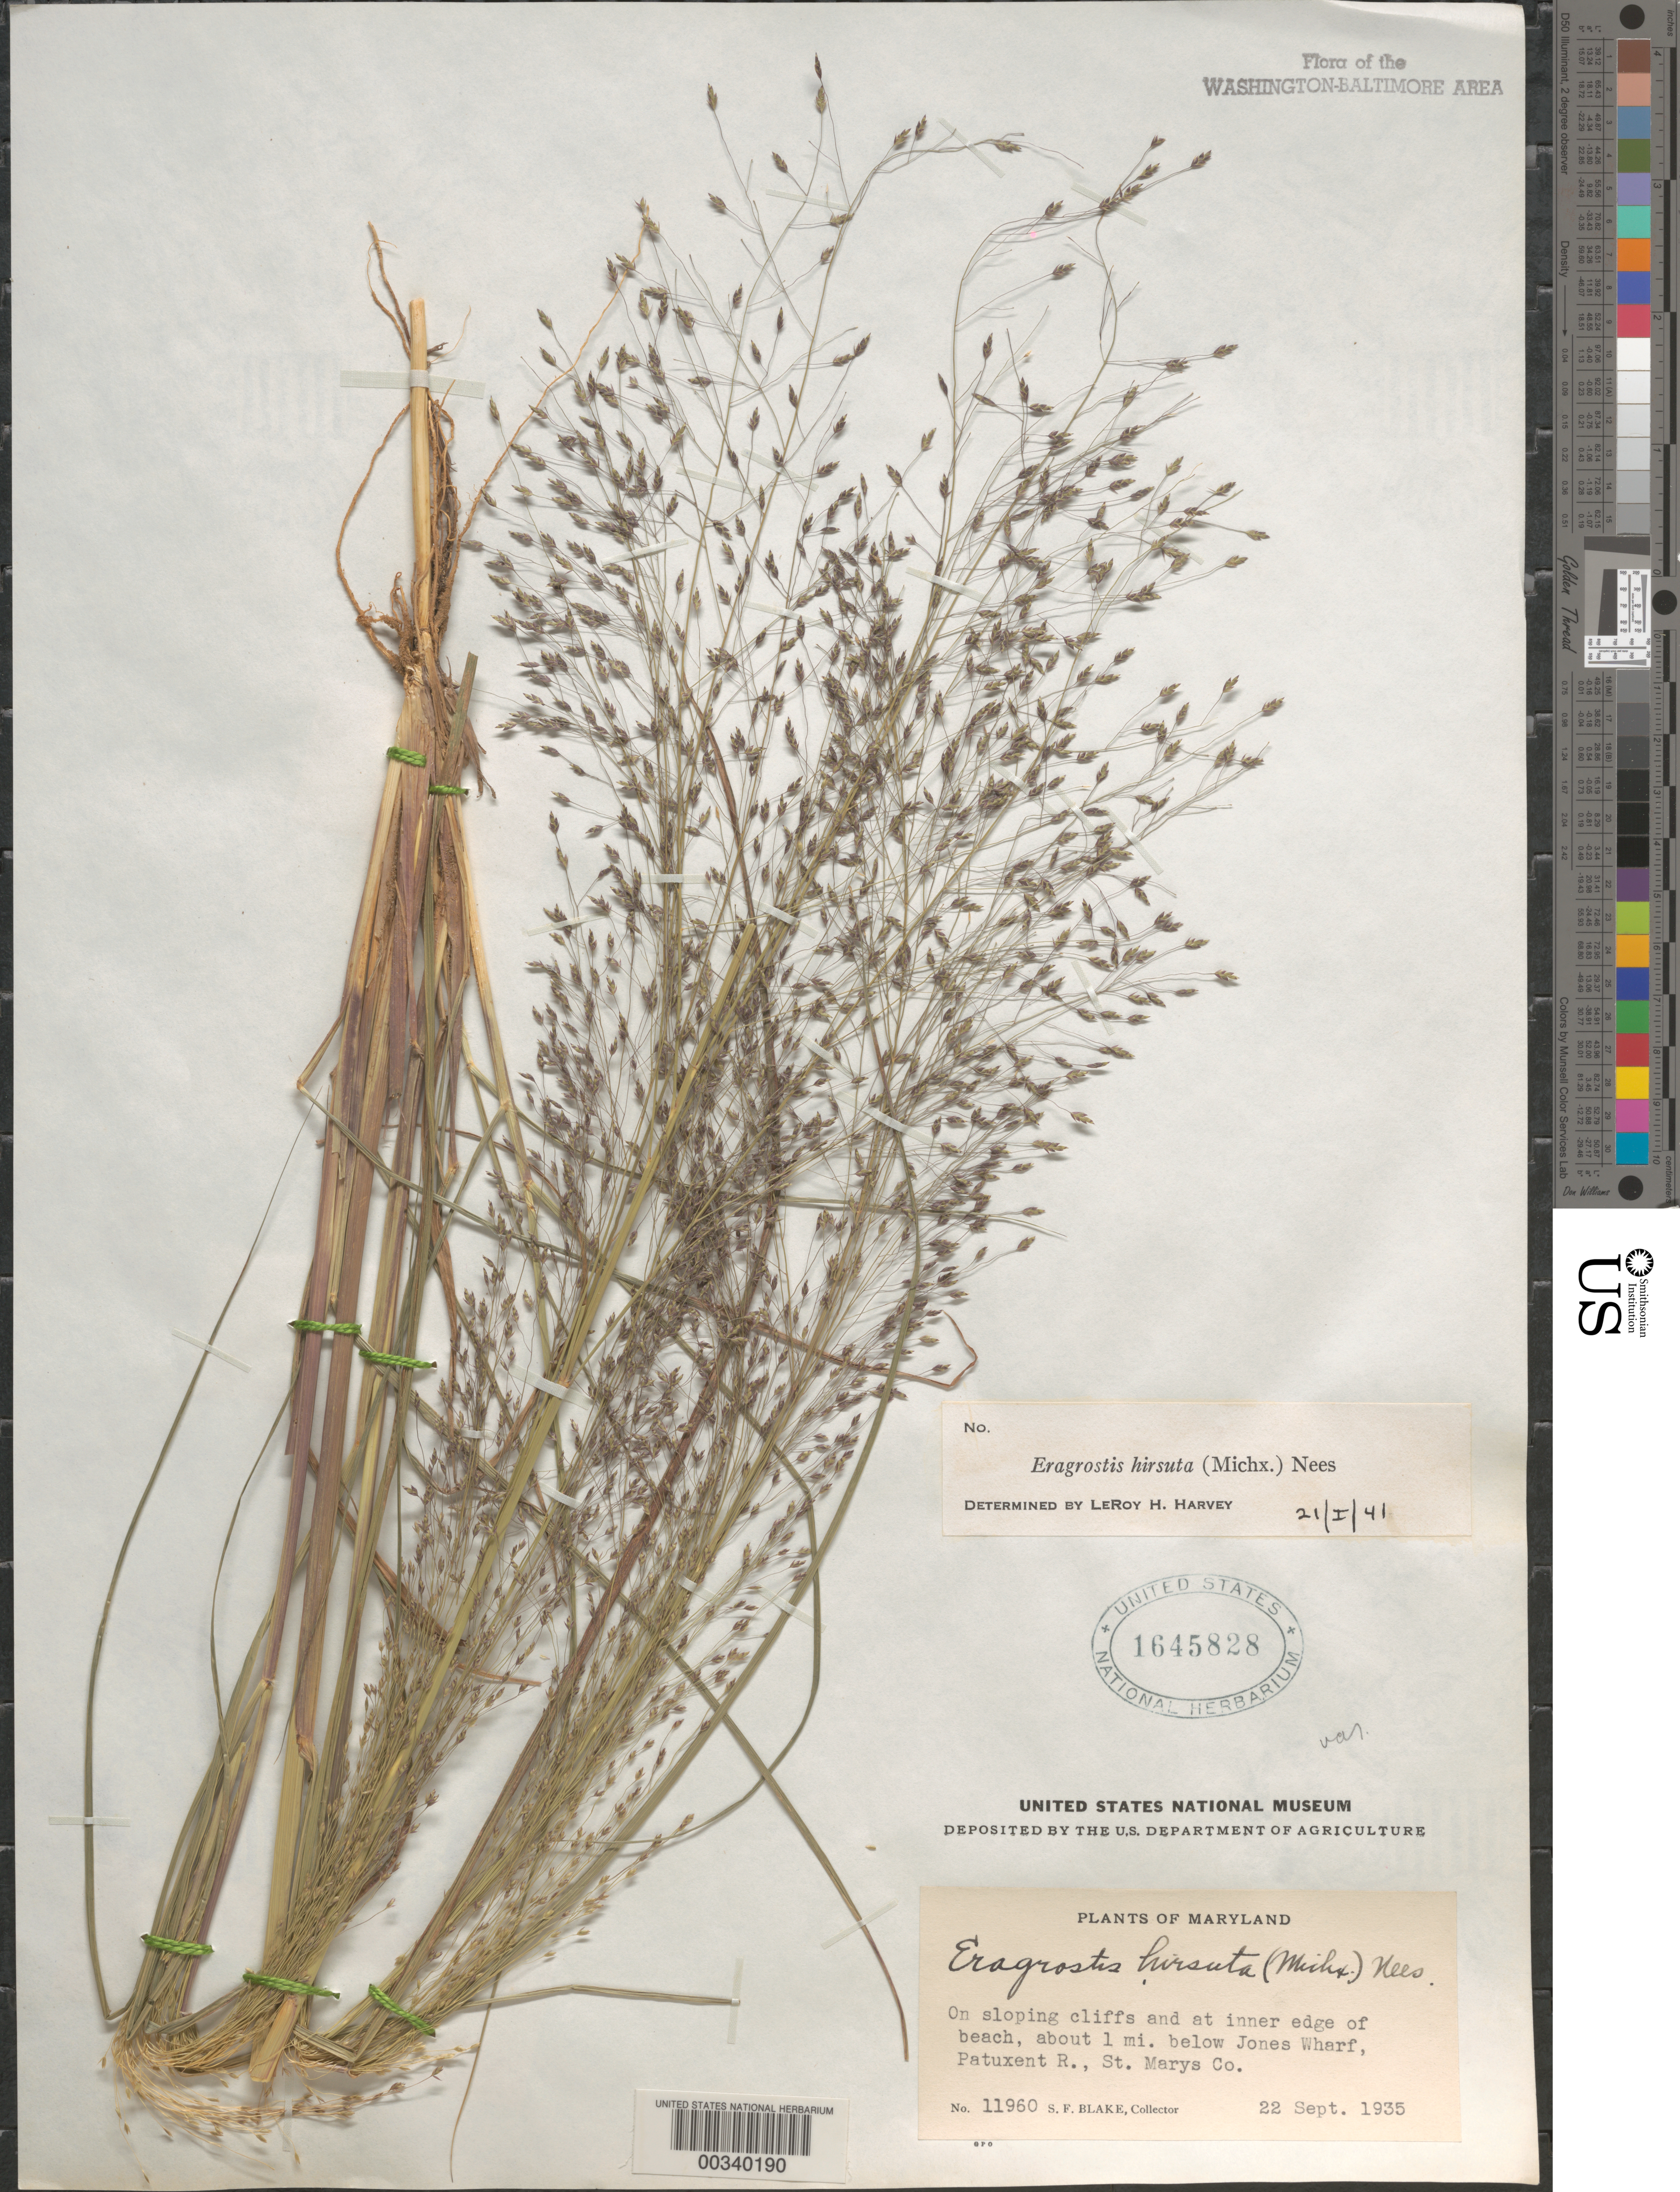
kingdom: Plantae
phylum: Tracheophyta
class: Liliopsida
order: Poales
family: Poaceae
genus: Eragrostis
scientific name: Eragrostis hirsuta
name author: (Michx.) Nees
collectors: S. Blake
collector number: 11960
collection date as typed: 22 Sep 1935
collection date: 1935-09-22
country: United States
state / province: Maryland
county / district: St. Mary's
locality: Below Jones Wharf, Patuxent River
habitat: On sloping cliffs and at inner edge of beach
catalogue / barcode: US 1645828